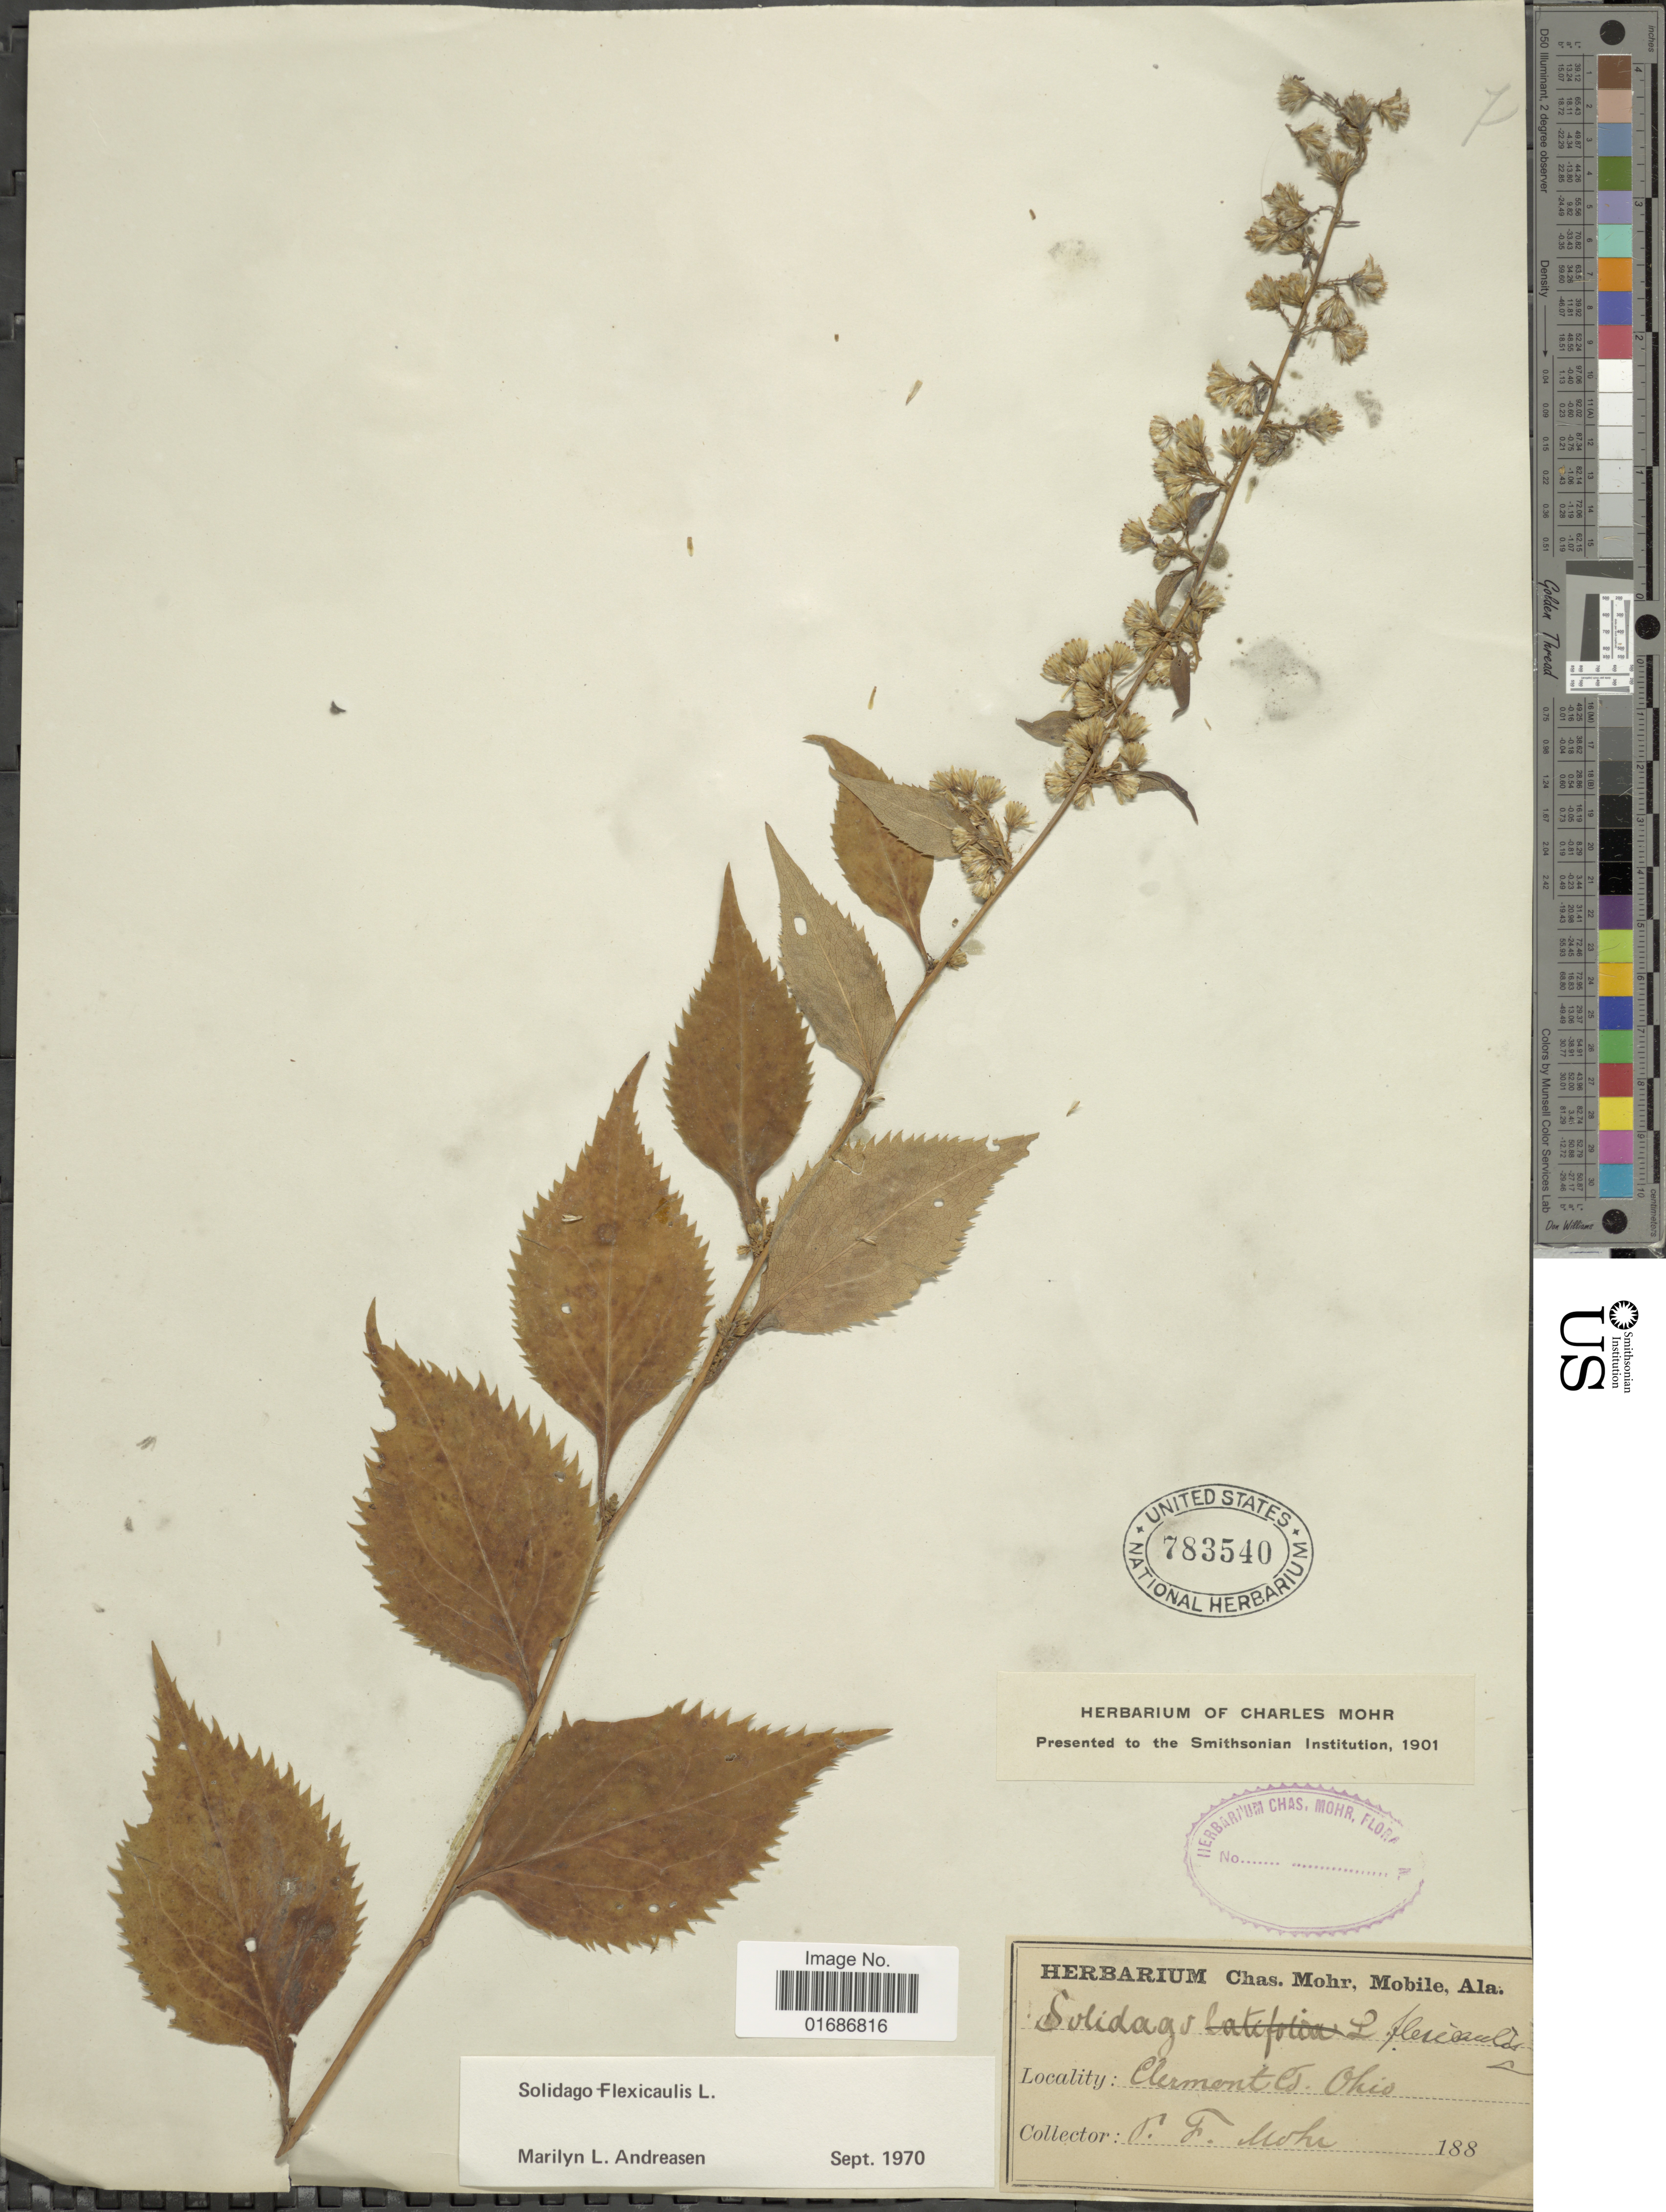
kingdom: Plantae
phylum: Tracheophyta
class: Magnoliopsida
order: Asterales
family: Asteraceae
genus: Solidago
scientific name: Solidago flexicaulis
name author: L.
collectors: P. F. Mohr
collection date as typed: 188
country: United States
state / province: Ohio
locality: Clermont Co., Ohio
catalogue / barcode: US 783540